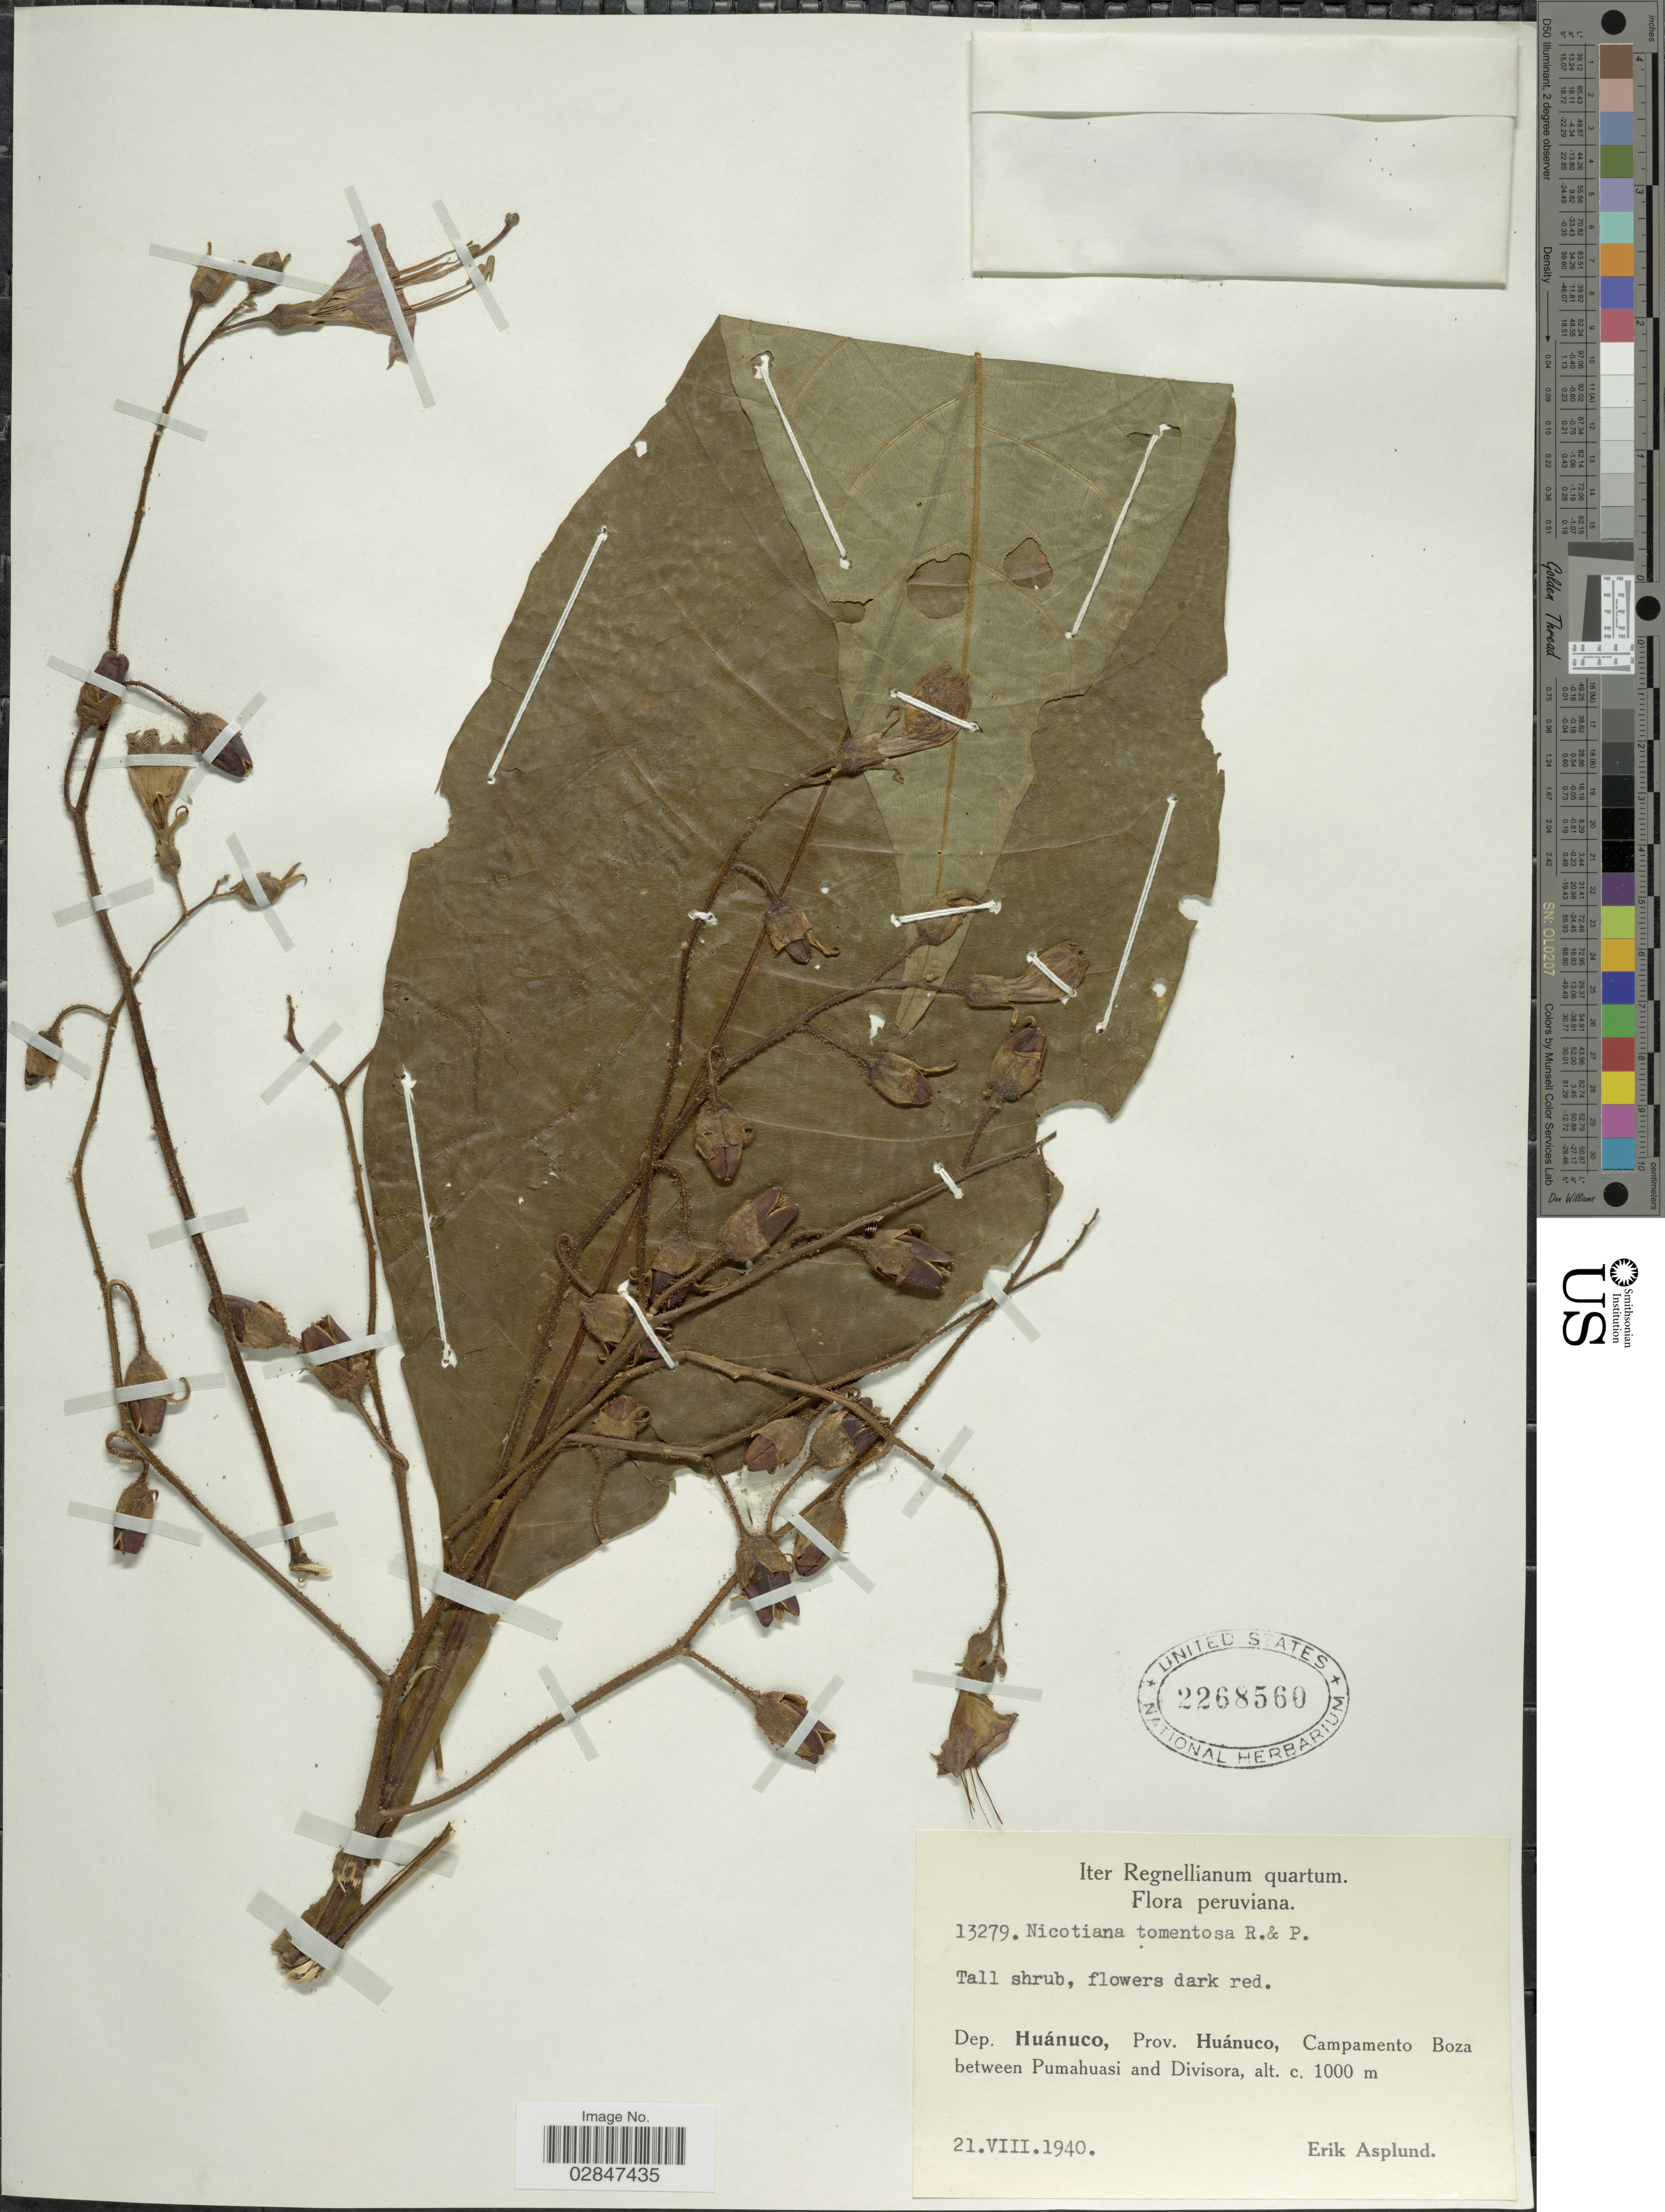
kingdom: Plantae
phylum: Tracheophyta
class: Magnoliopsida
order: Solanales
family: Solanaceae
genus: Nicotiana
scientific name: Nicotiana tomentosa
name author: Ruiz & Pav.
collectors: E. Asplund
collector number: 13279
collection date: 1940-08-21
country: Peru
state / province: Huánuco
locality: Dep. Huánuco, Prov. Huánuco, Campamento Boza between Pumahuasi and Divisora.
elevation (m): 1000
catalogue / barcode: US 2268560